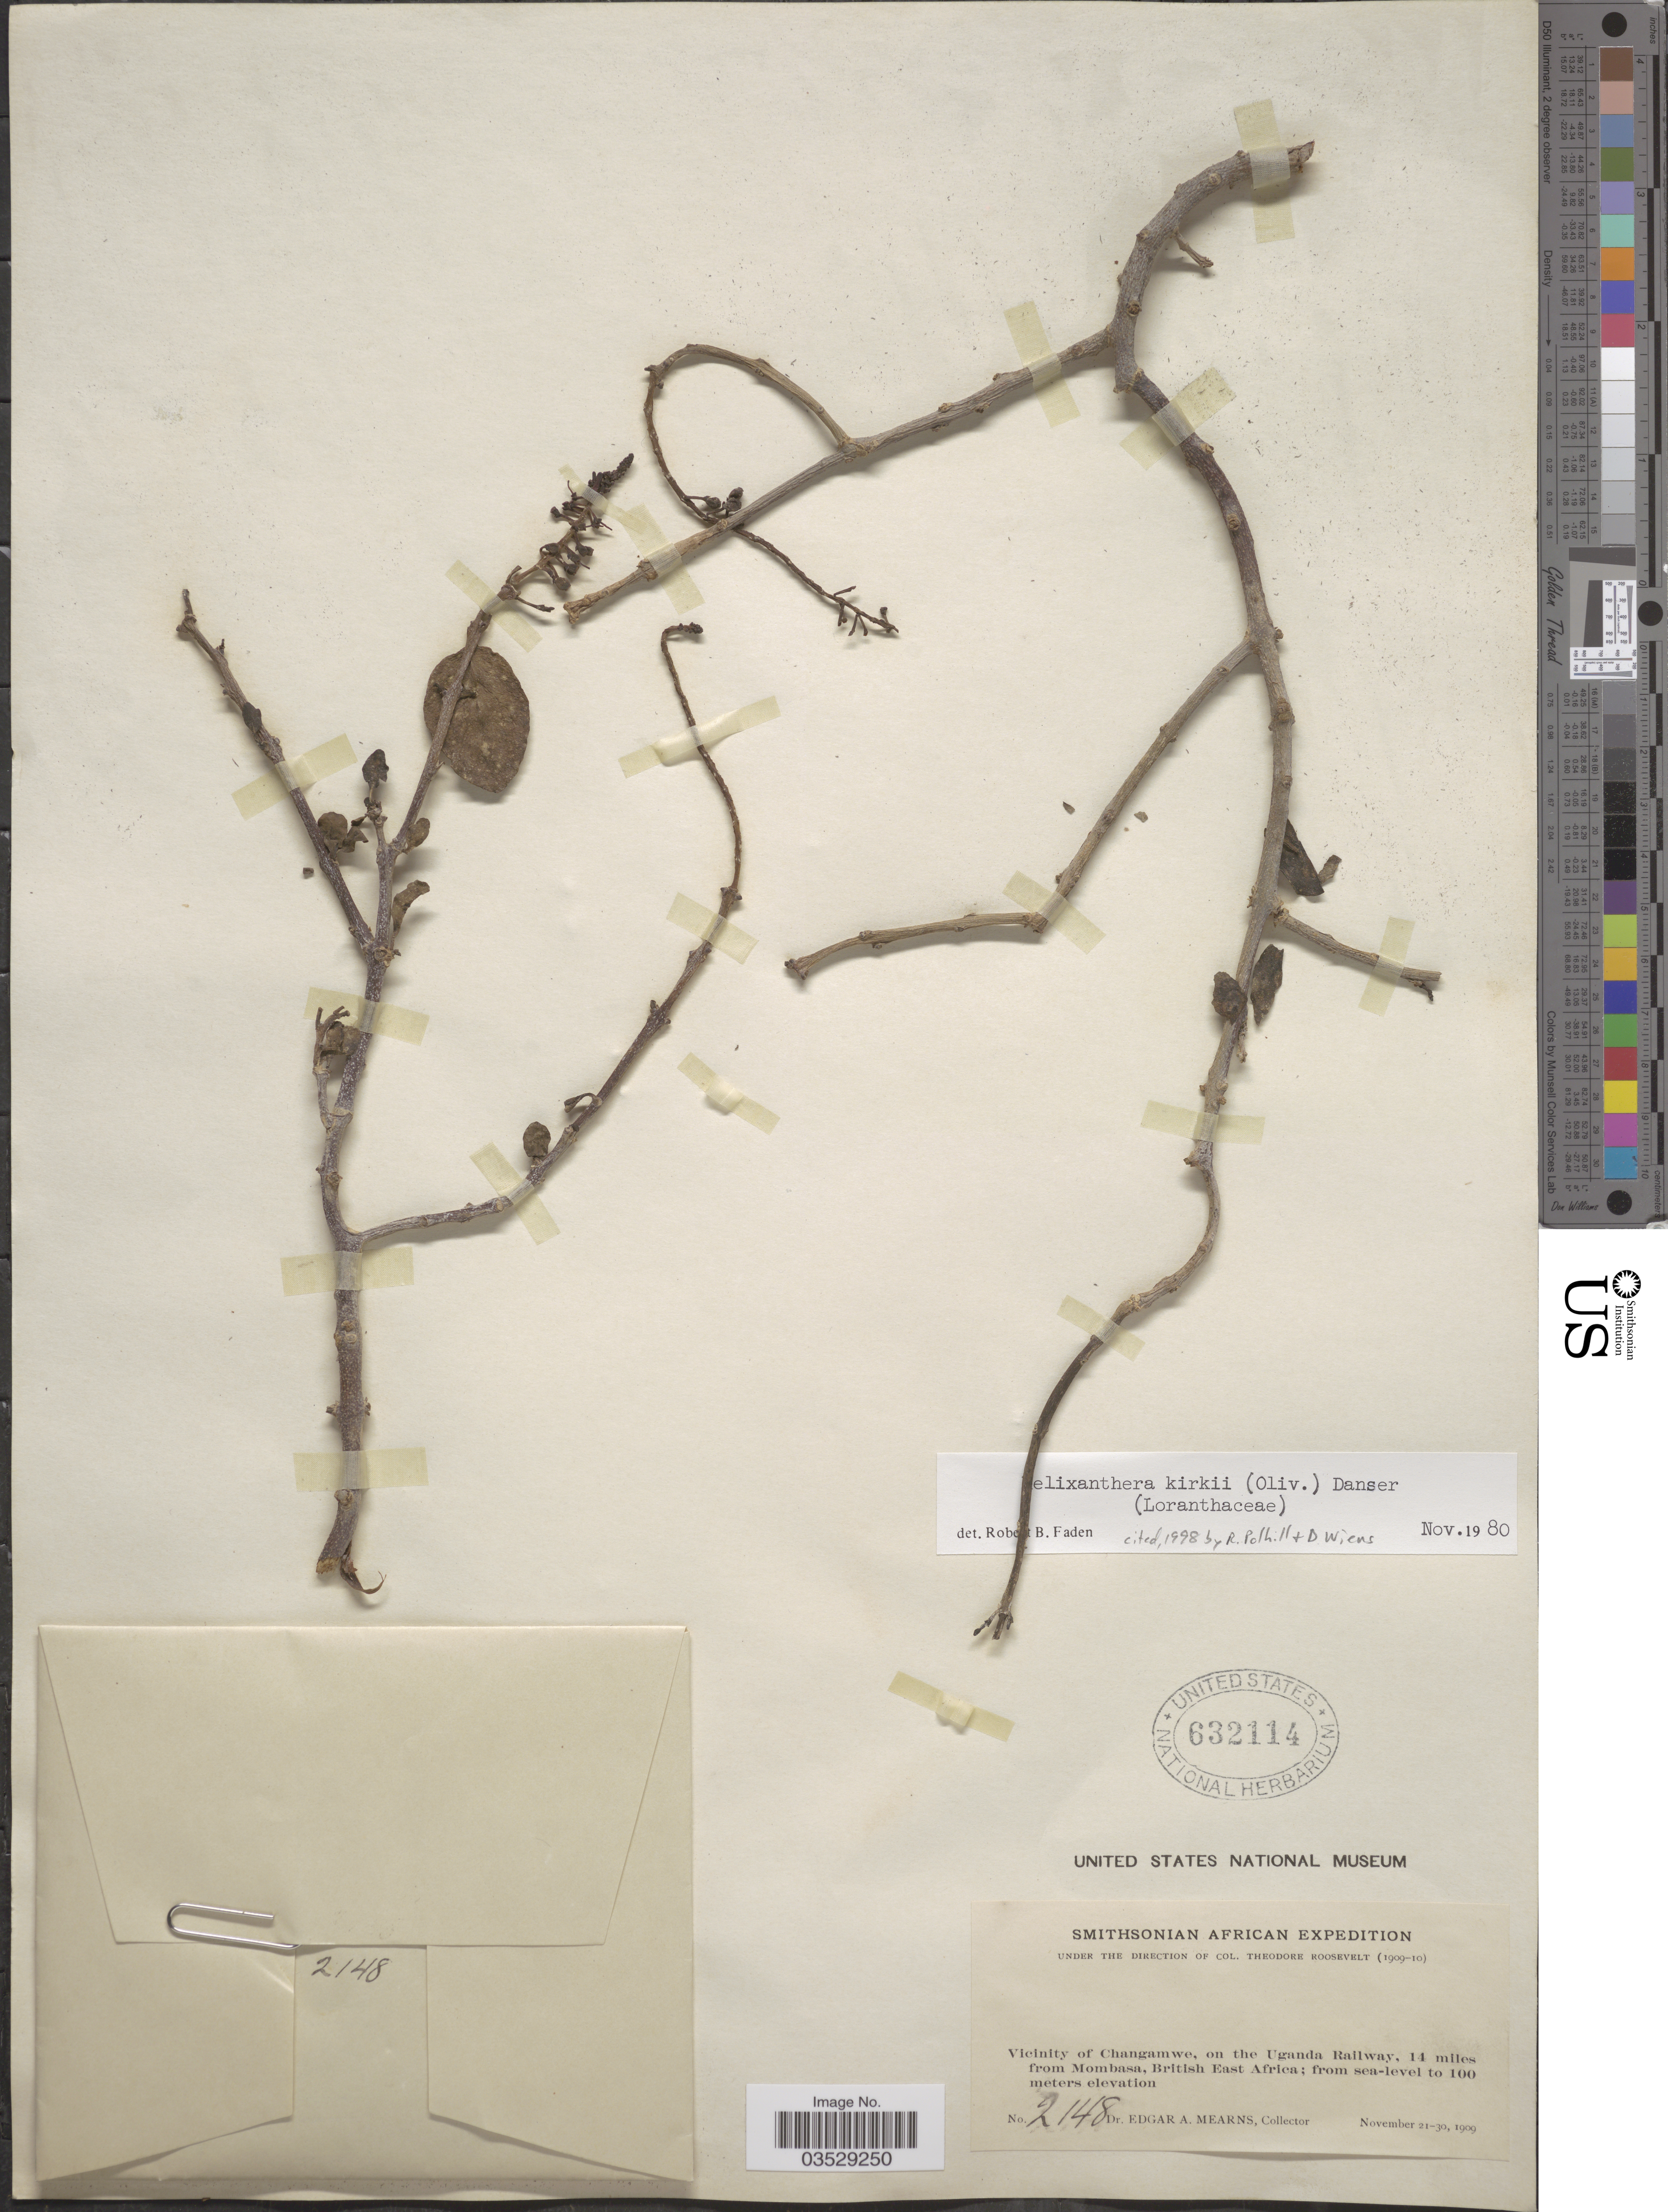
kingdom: Plantae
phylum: Tracheophyta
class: Magnoliopsida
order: Santalales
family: Loranthaceae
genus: Helixanthera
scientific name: Helixanthera kirkii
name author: (Oliv.) Danser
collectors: E. A. Mearns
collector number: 2148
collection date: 1909-11-21/1909-11-30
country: Uganda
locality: Vicinity of Changamwe, on the Uganda Railway, 14 miles from Mombasa, British East Africa.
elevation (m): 0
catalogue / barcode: US 632114